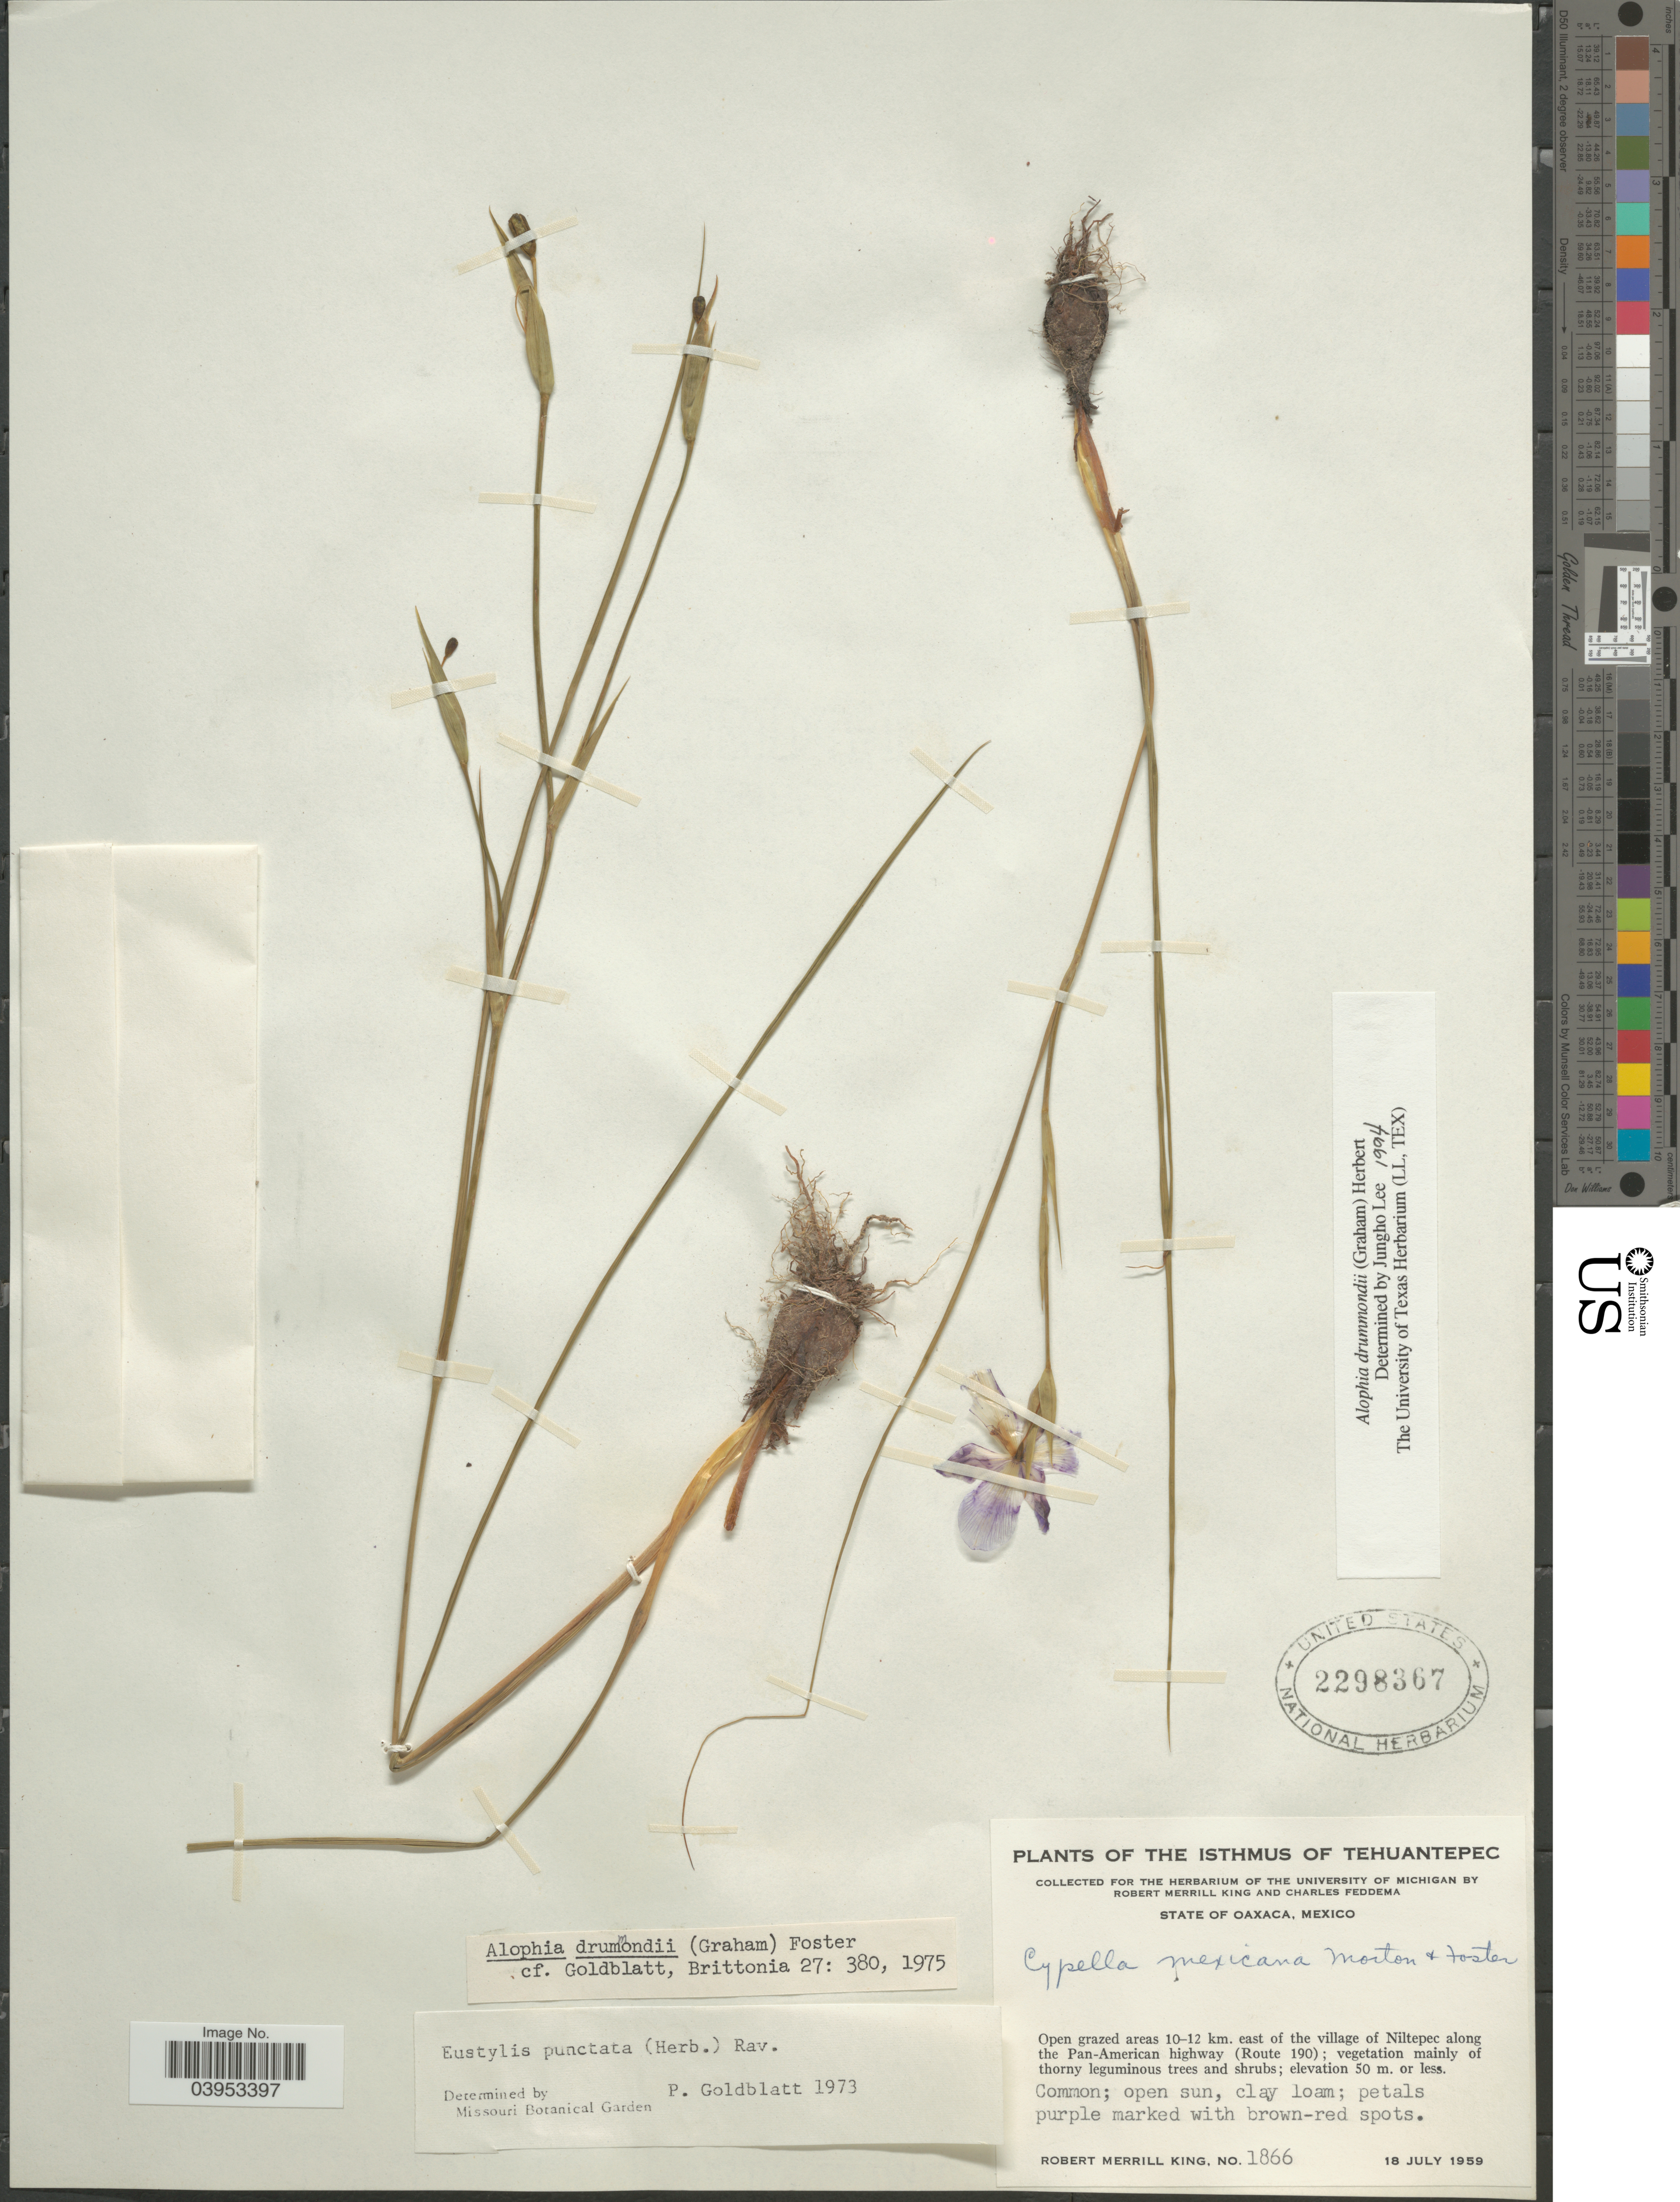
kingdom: Plantae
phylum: Tracheophyta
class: Liliopsida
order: Asparagales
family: Iridaceae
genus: Alophia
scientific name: Alophia drummondii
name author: (Graham) R.C. Foster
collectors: R. M. King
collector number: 1866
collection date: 1959-07-18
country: Mexico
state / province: Oaxaca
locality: The Isthmus of Tehuantepec. Open grazed areas 10-12 km. east of the village of Niltepec along the Pan-American highway (Route 190).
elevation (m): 50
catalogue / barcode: US 2298367